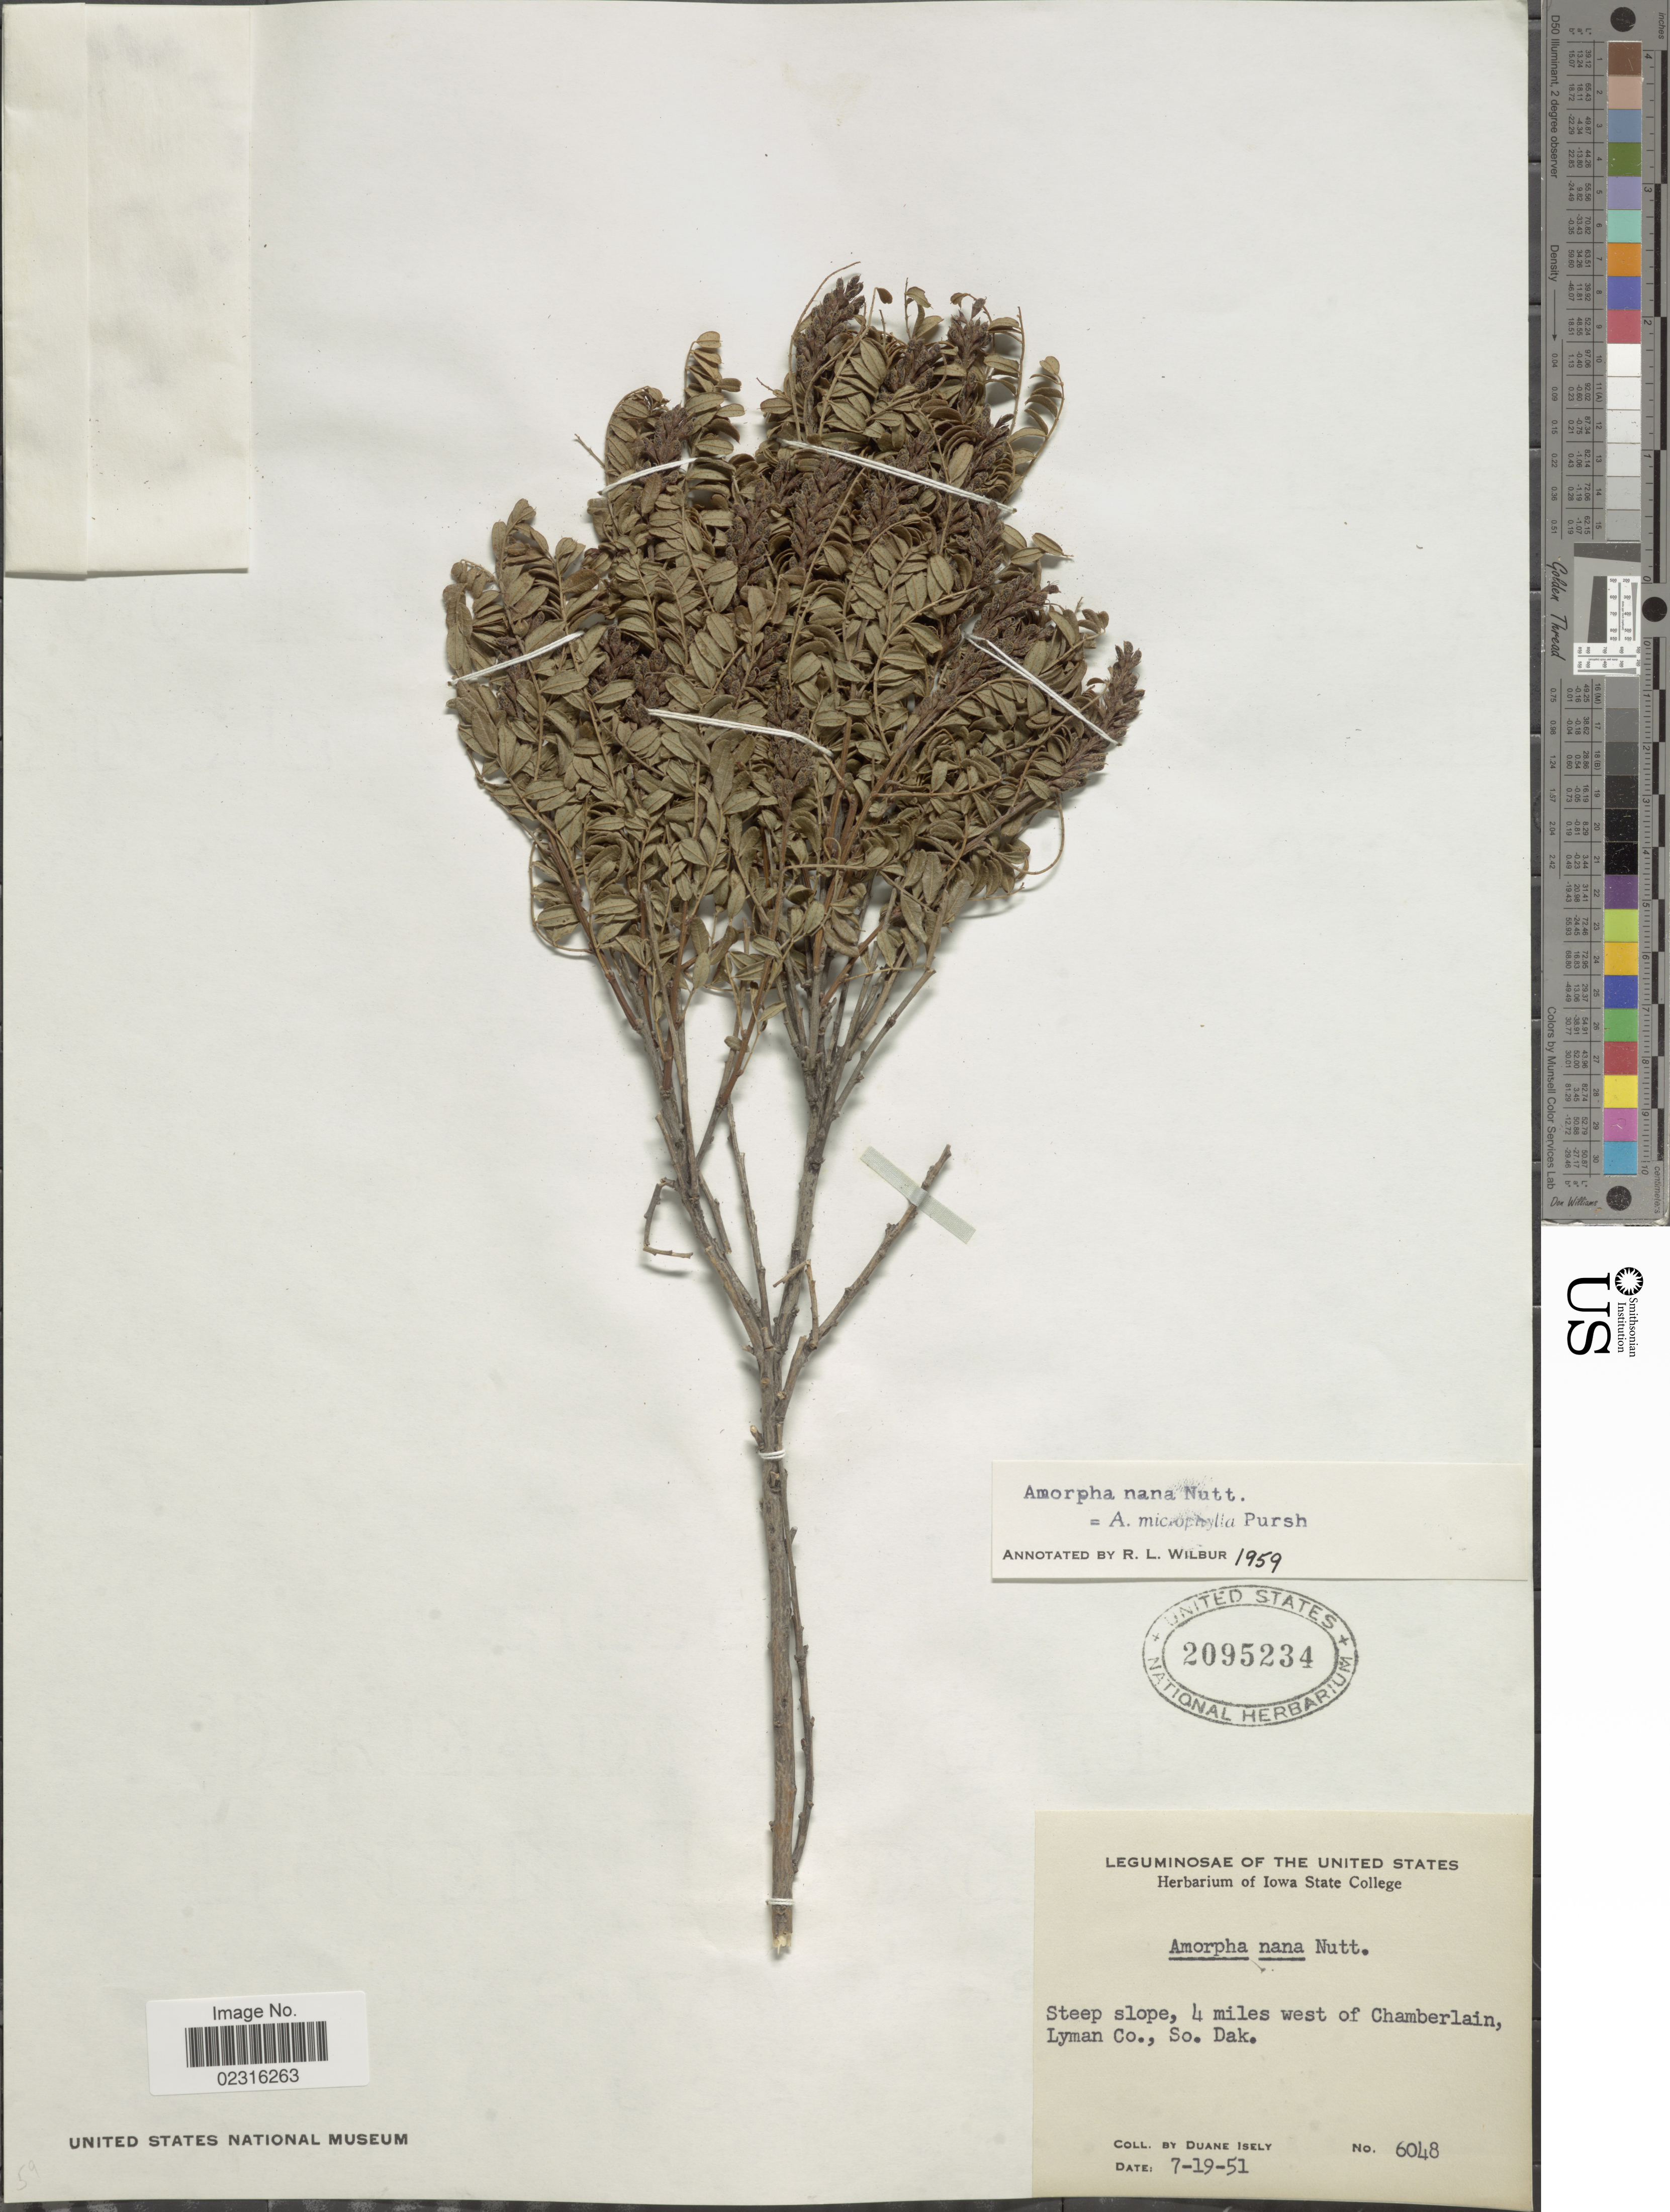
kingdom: Plantae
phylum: Tracheophyta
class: Magnoliopsida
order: Fabales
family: Fabaceae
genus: Amorpha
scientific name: Amorpha nana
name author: C. Fraser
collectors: D. Isely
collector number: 6048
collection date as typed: Transcribed d/m/y: 19/7/51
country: United States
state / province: South Dakota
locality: Steep slope, 4 miles west of Chamberlain, Lyman Co.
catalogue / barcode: US 2095234